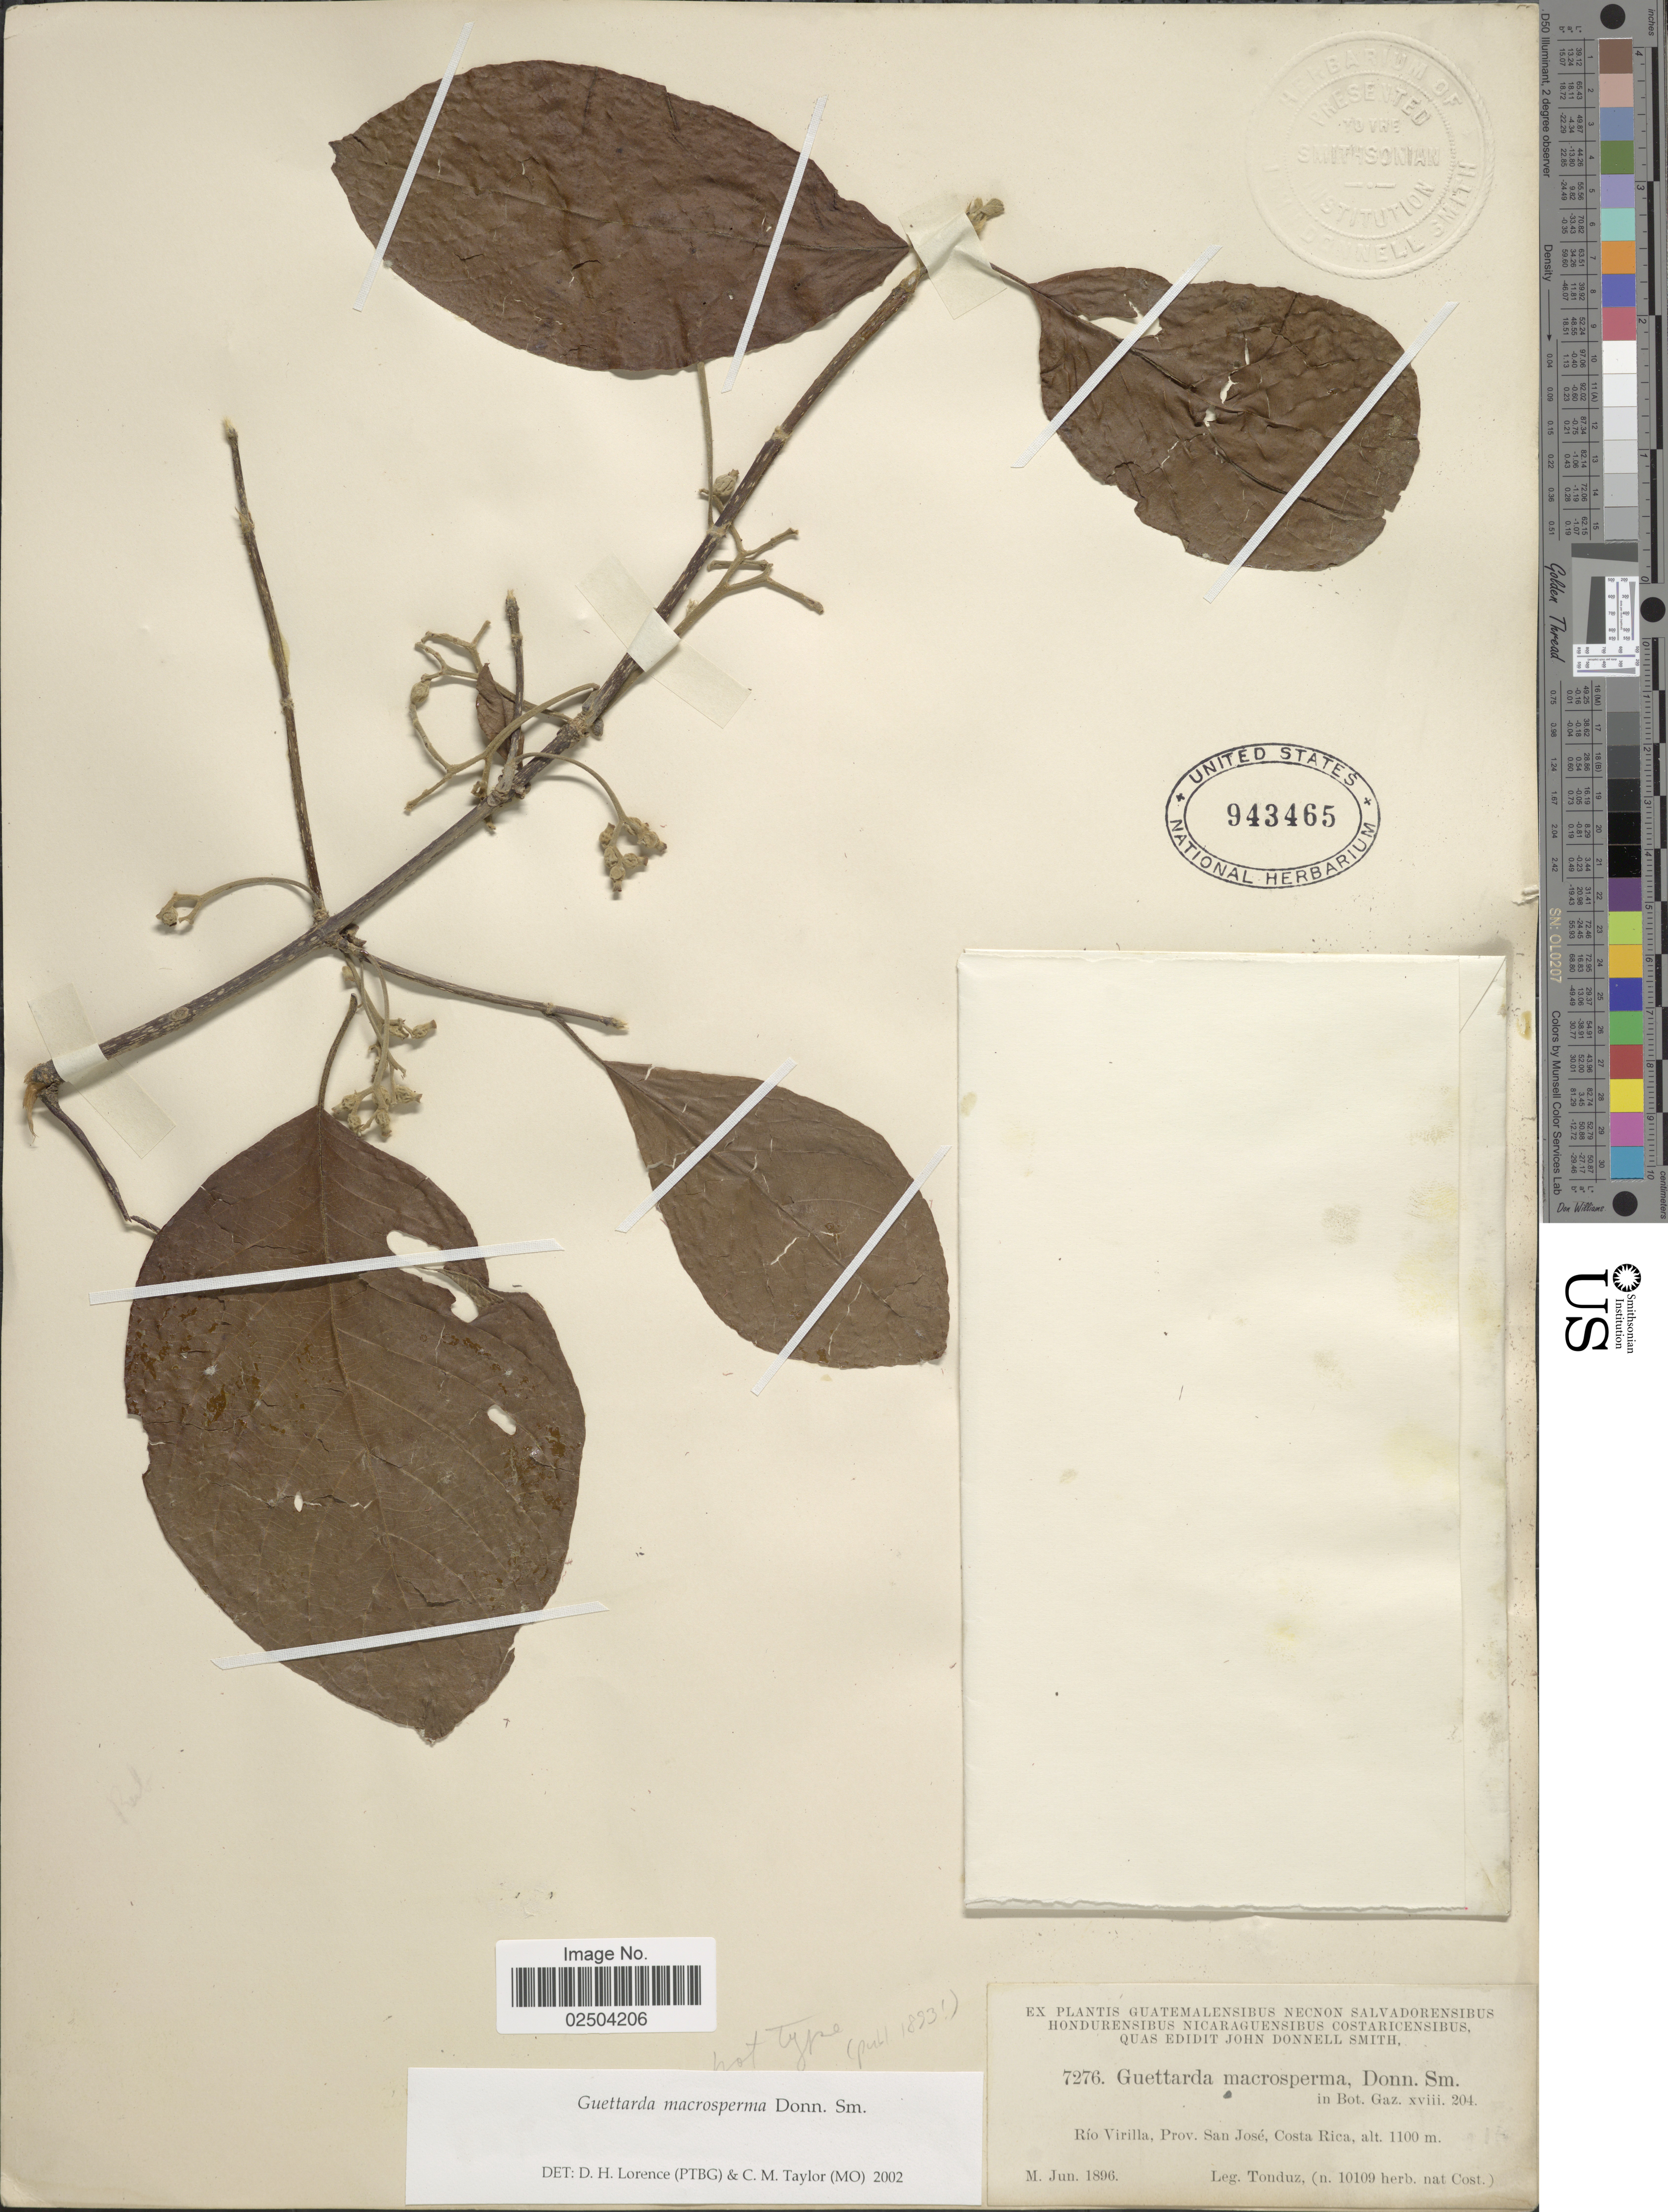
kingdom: Plantae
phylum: Tracheophyta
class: Magnoliopsida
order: Gentianales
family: Rubiaceae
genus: Guettarda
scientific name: Guettarda macrosperma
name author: Donn. Sm.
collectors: A. Tonduz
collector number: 7276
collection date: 1896-06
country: Costa Rica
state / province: San José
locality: Rio Virilla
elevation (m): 1100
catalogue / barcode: US 943465